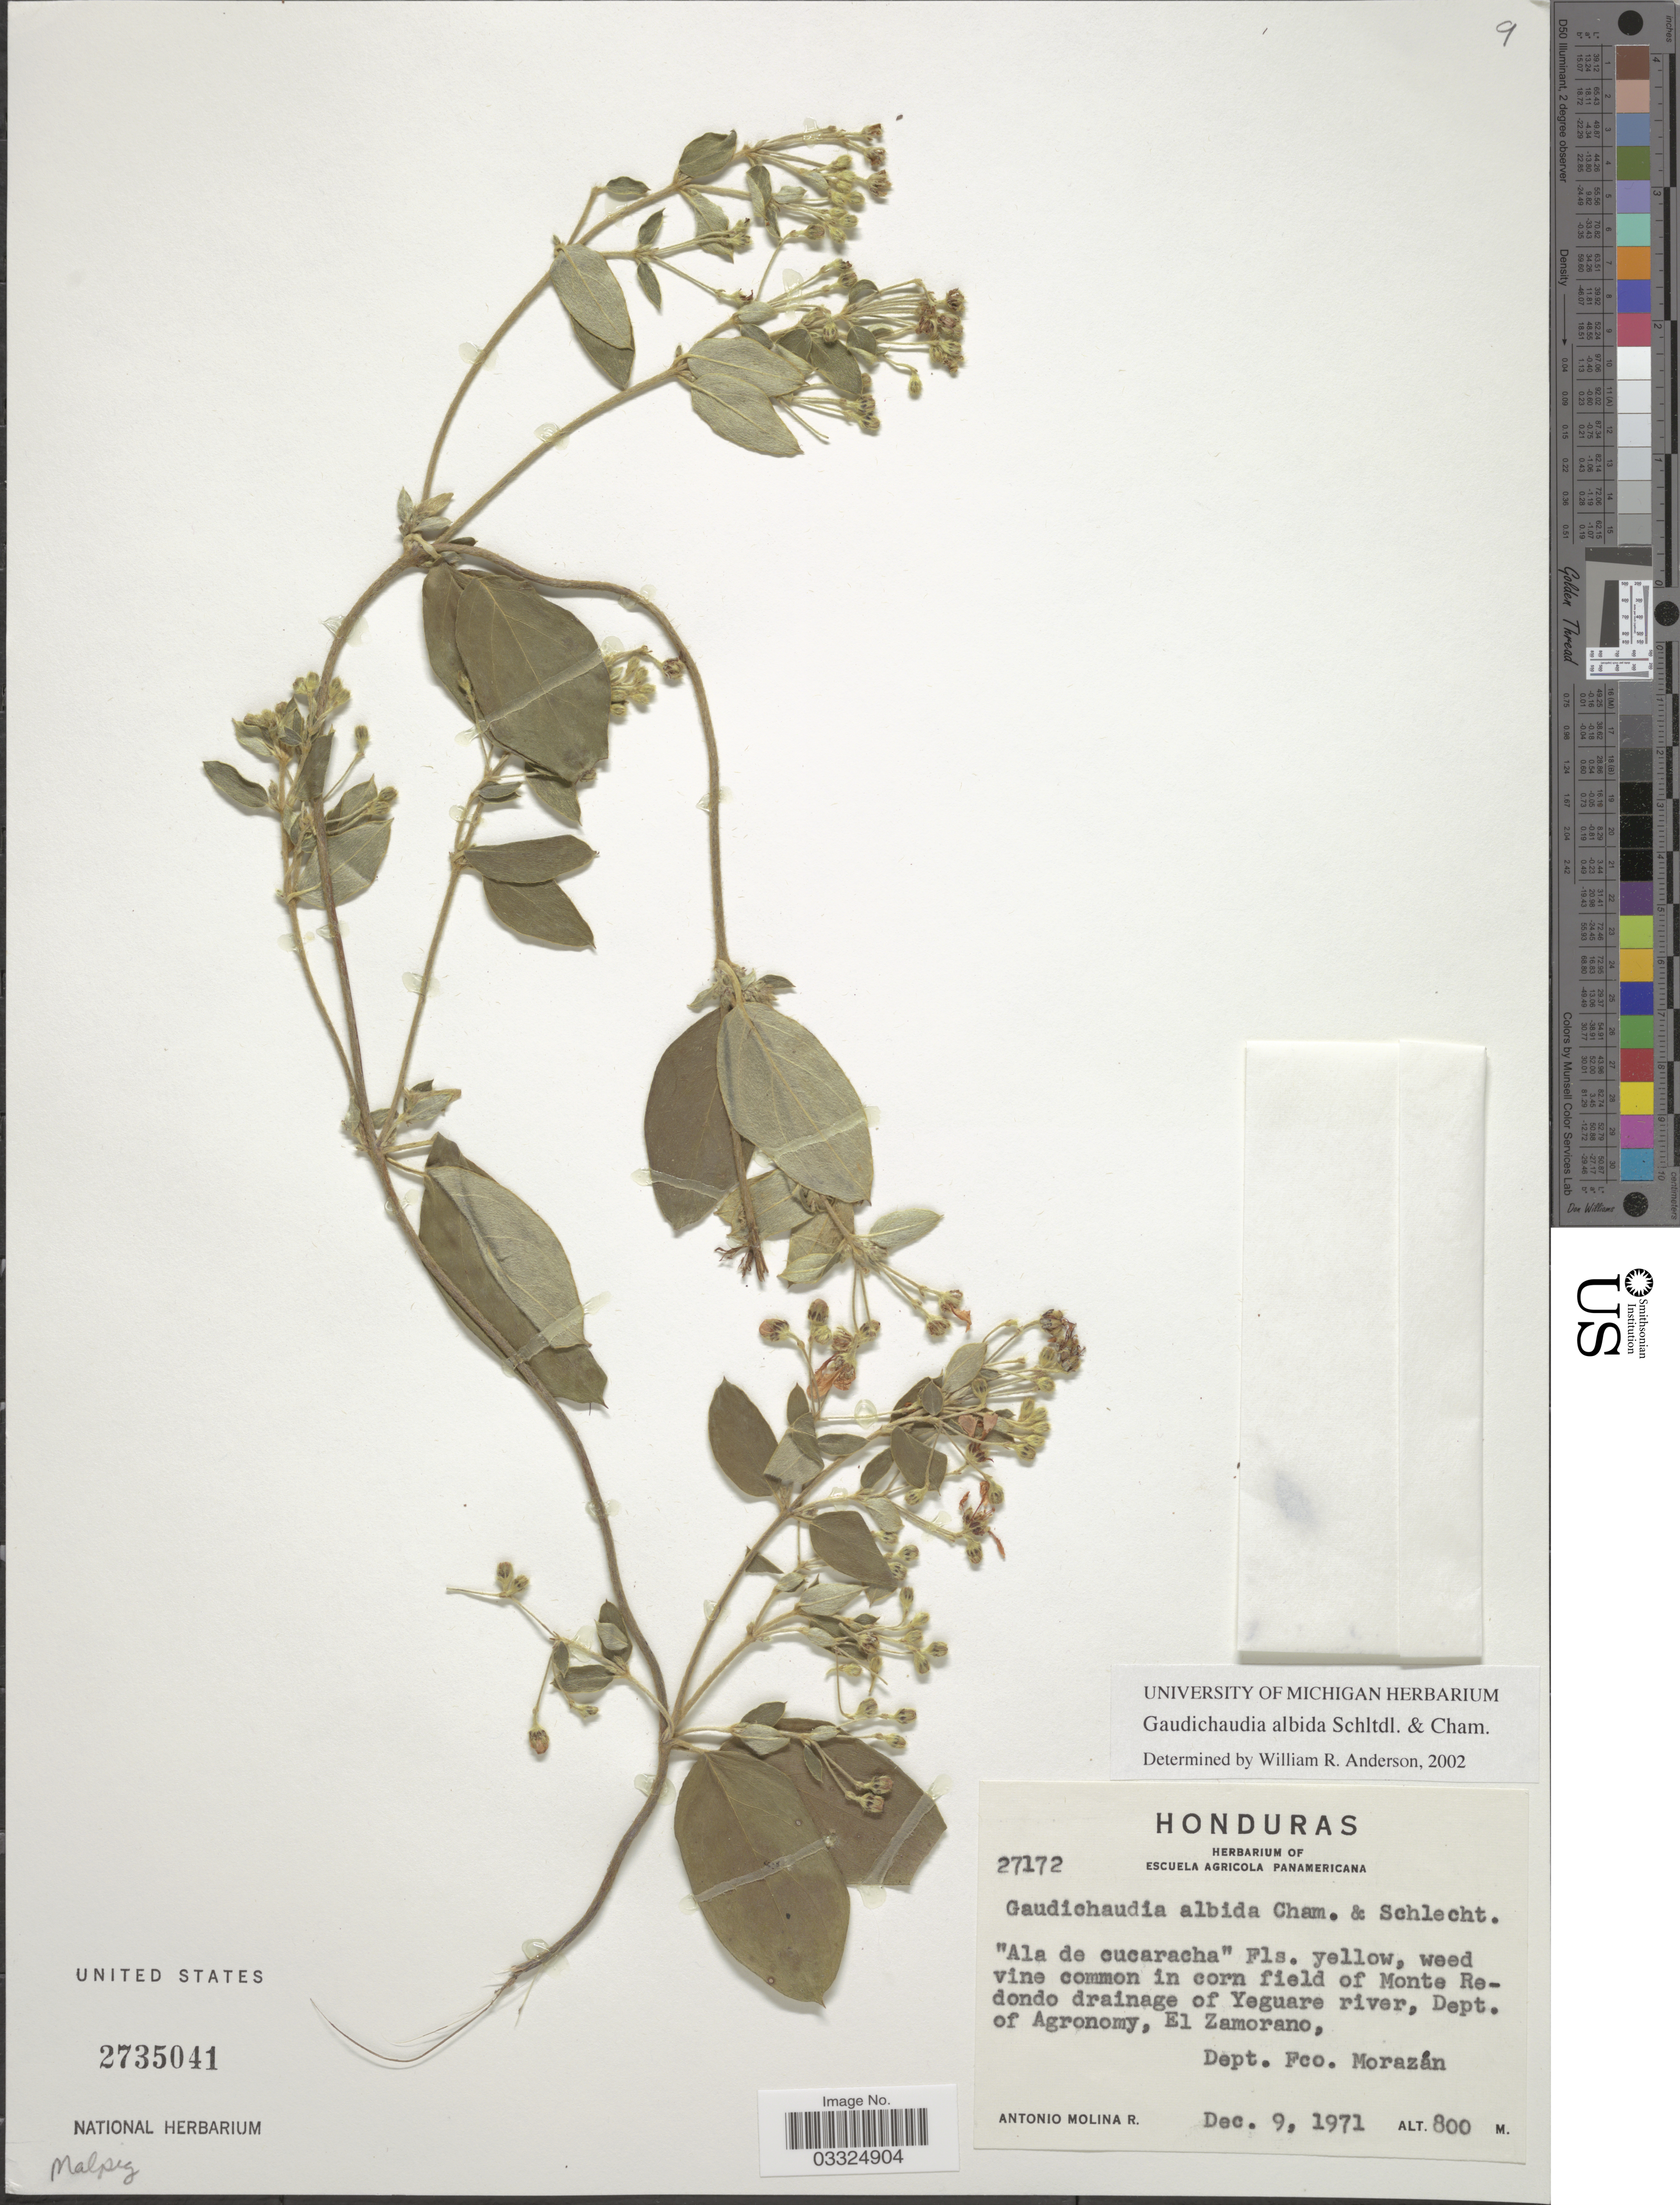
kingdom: Plantae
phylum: Tracheophyta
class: Magnoliopsida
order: Malpighiales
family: Malpighiaceae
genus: Gaudichaudia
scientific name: Gaudichaudia albida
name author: Schltdl. & Cham.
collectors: A. Molina R.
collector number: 27172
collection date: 1971-12-09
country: Honduras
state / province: Fco. Morazán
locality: Monte Redondo drainage of Yeguare river, Dept. of Agronomy, El Zamorano, Dept. Fco. Marazán.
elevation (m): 800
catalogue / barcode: US 2735041